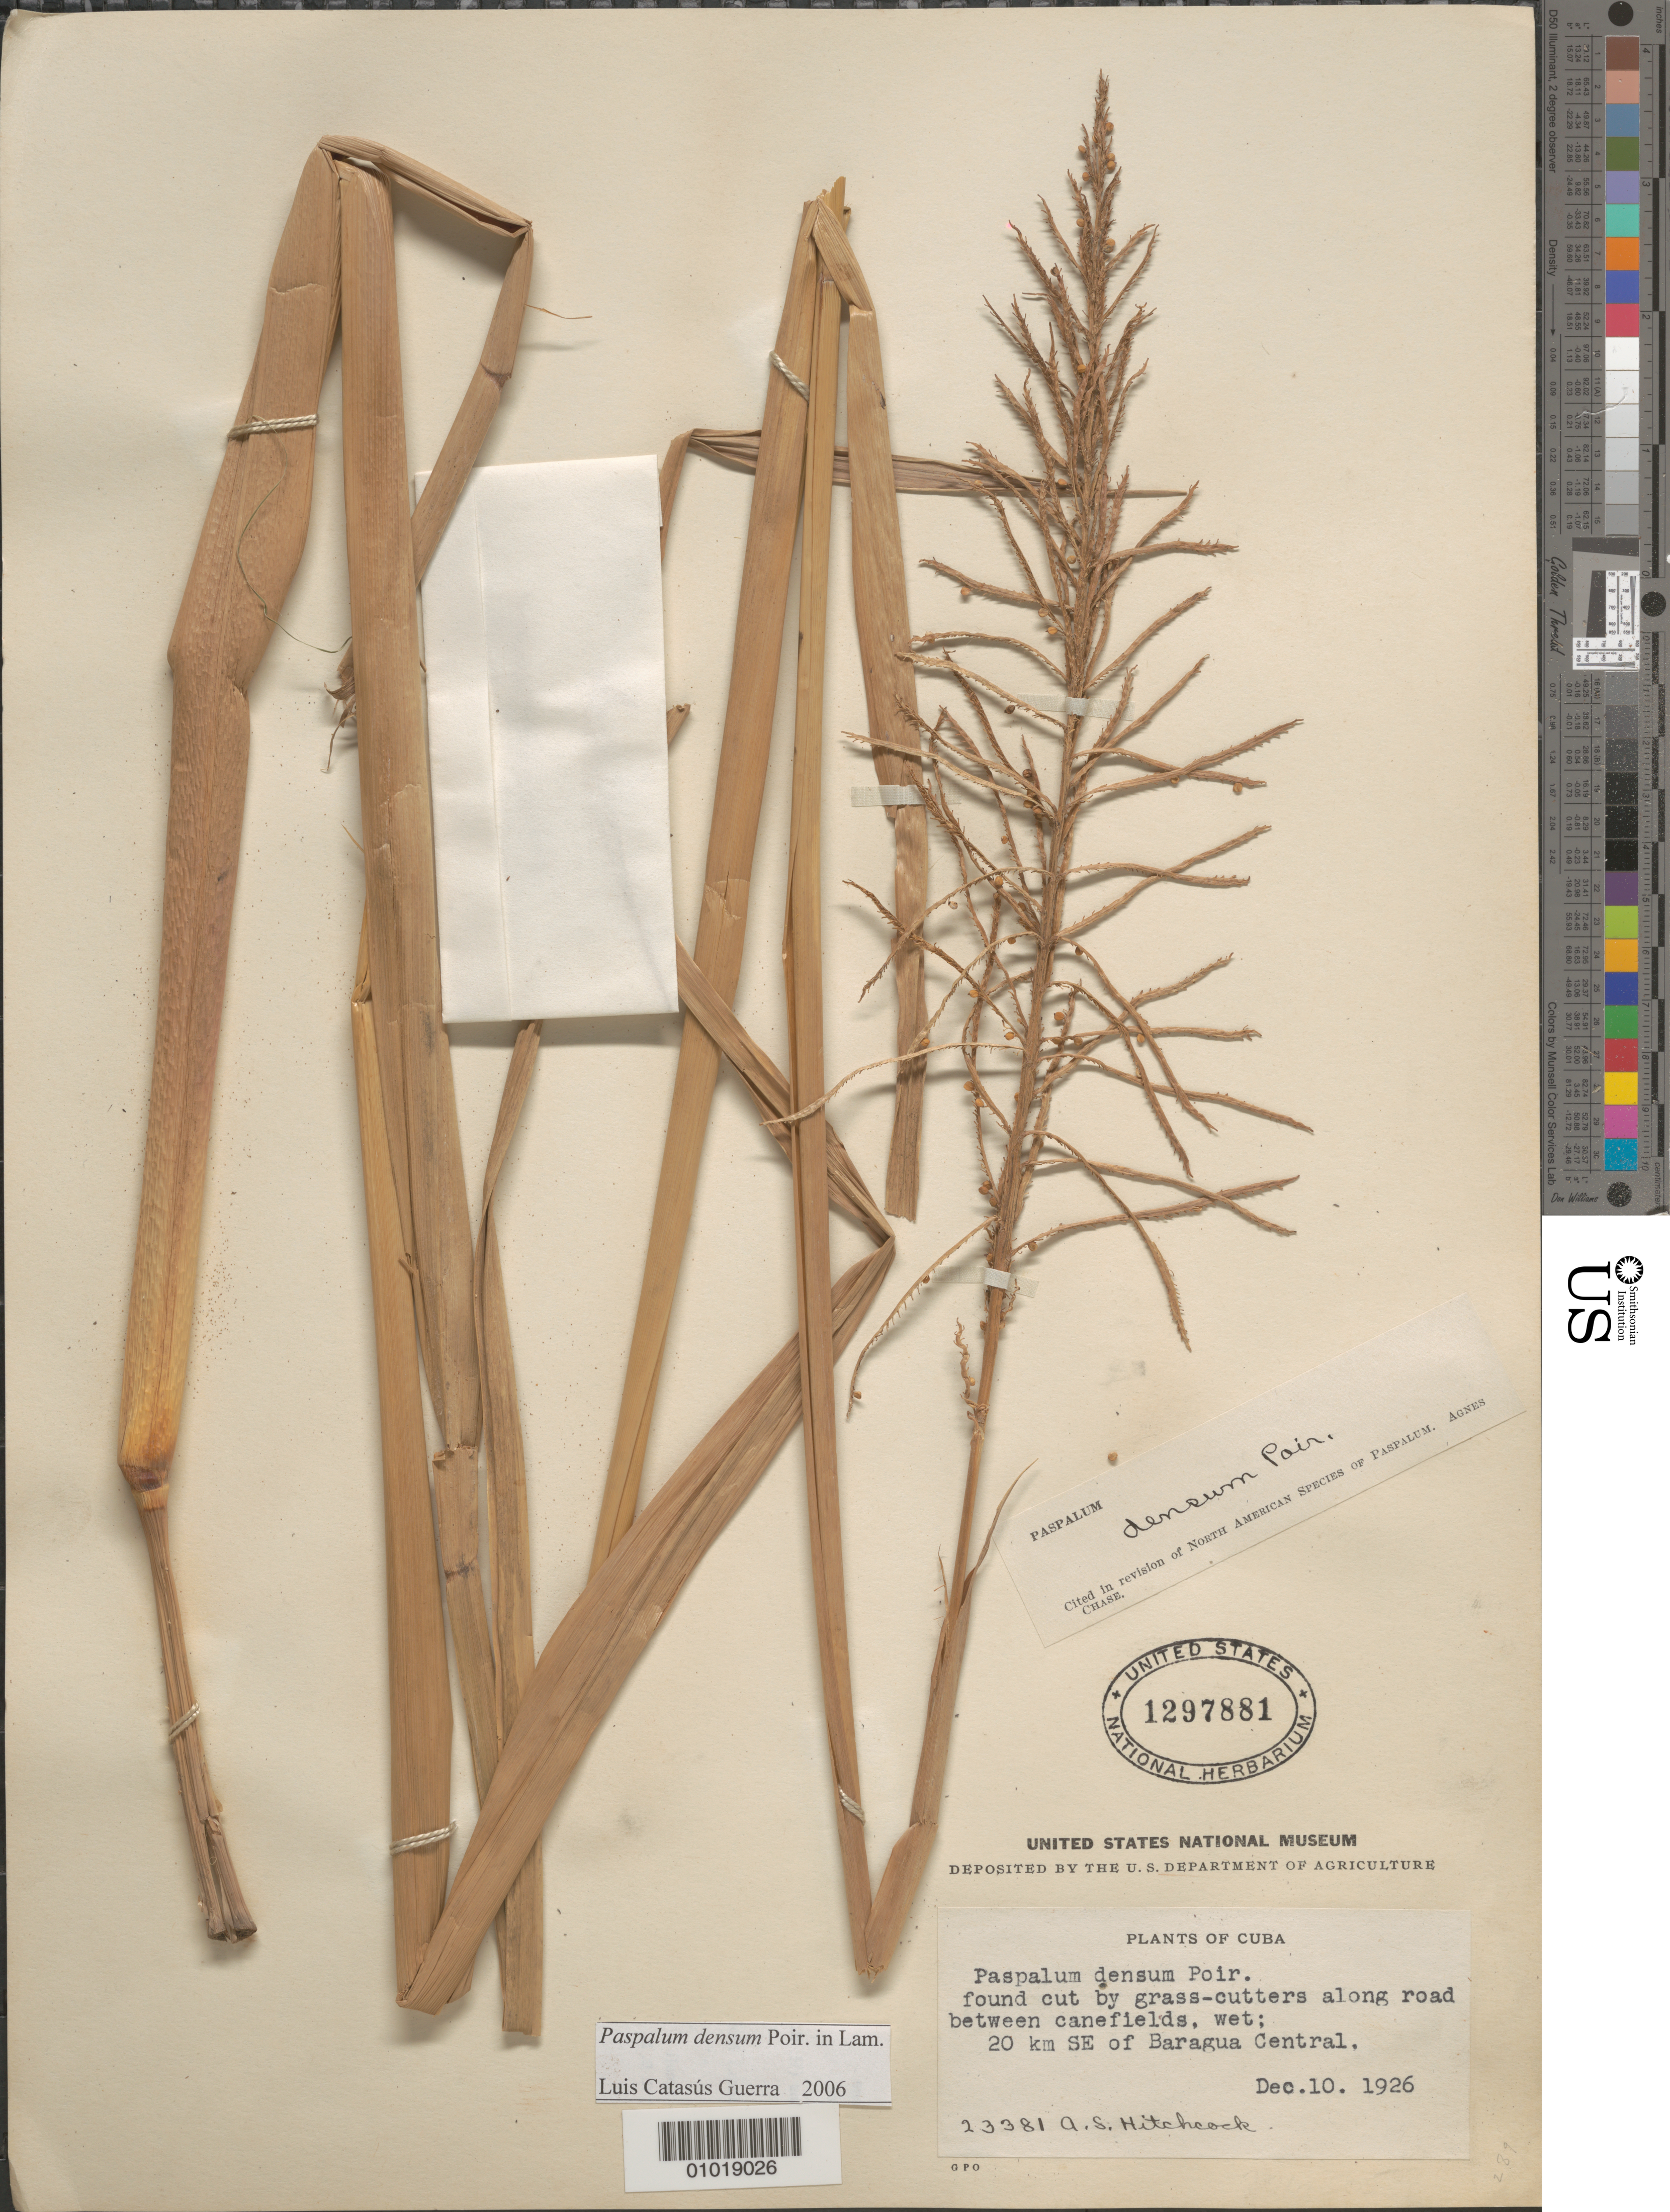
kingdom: Plantae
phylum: Tracheophyta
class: Liliopsida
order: Poales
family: Poaceae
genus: Paspalum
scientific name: Paspalum densum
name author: Poir.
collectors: A. S. Hitchcock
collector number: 23381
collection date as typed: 10 Dec 1926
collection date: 1926-12-10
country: Cuba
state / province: Ciego de Ávila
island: Cuba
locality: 20 km SE of Baragua Central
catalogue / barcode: US 1297881